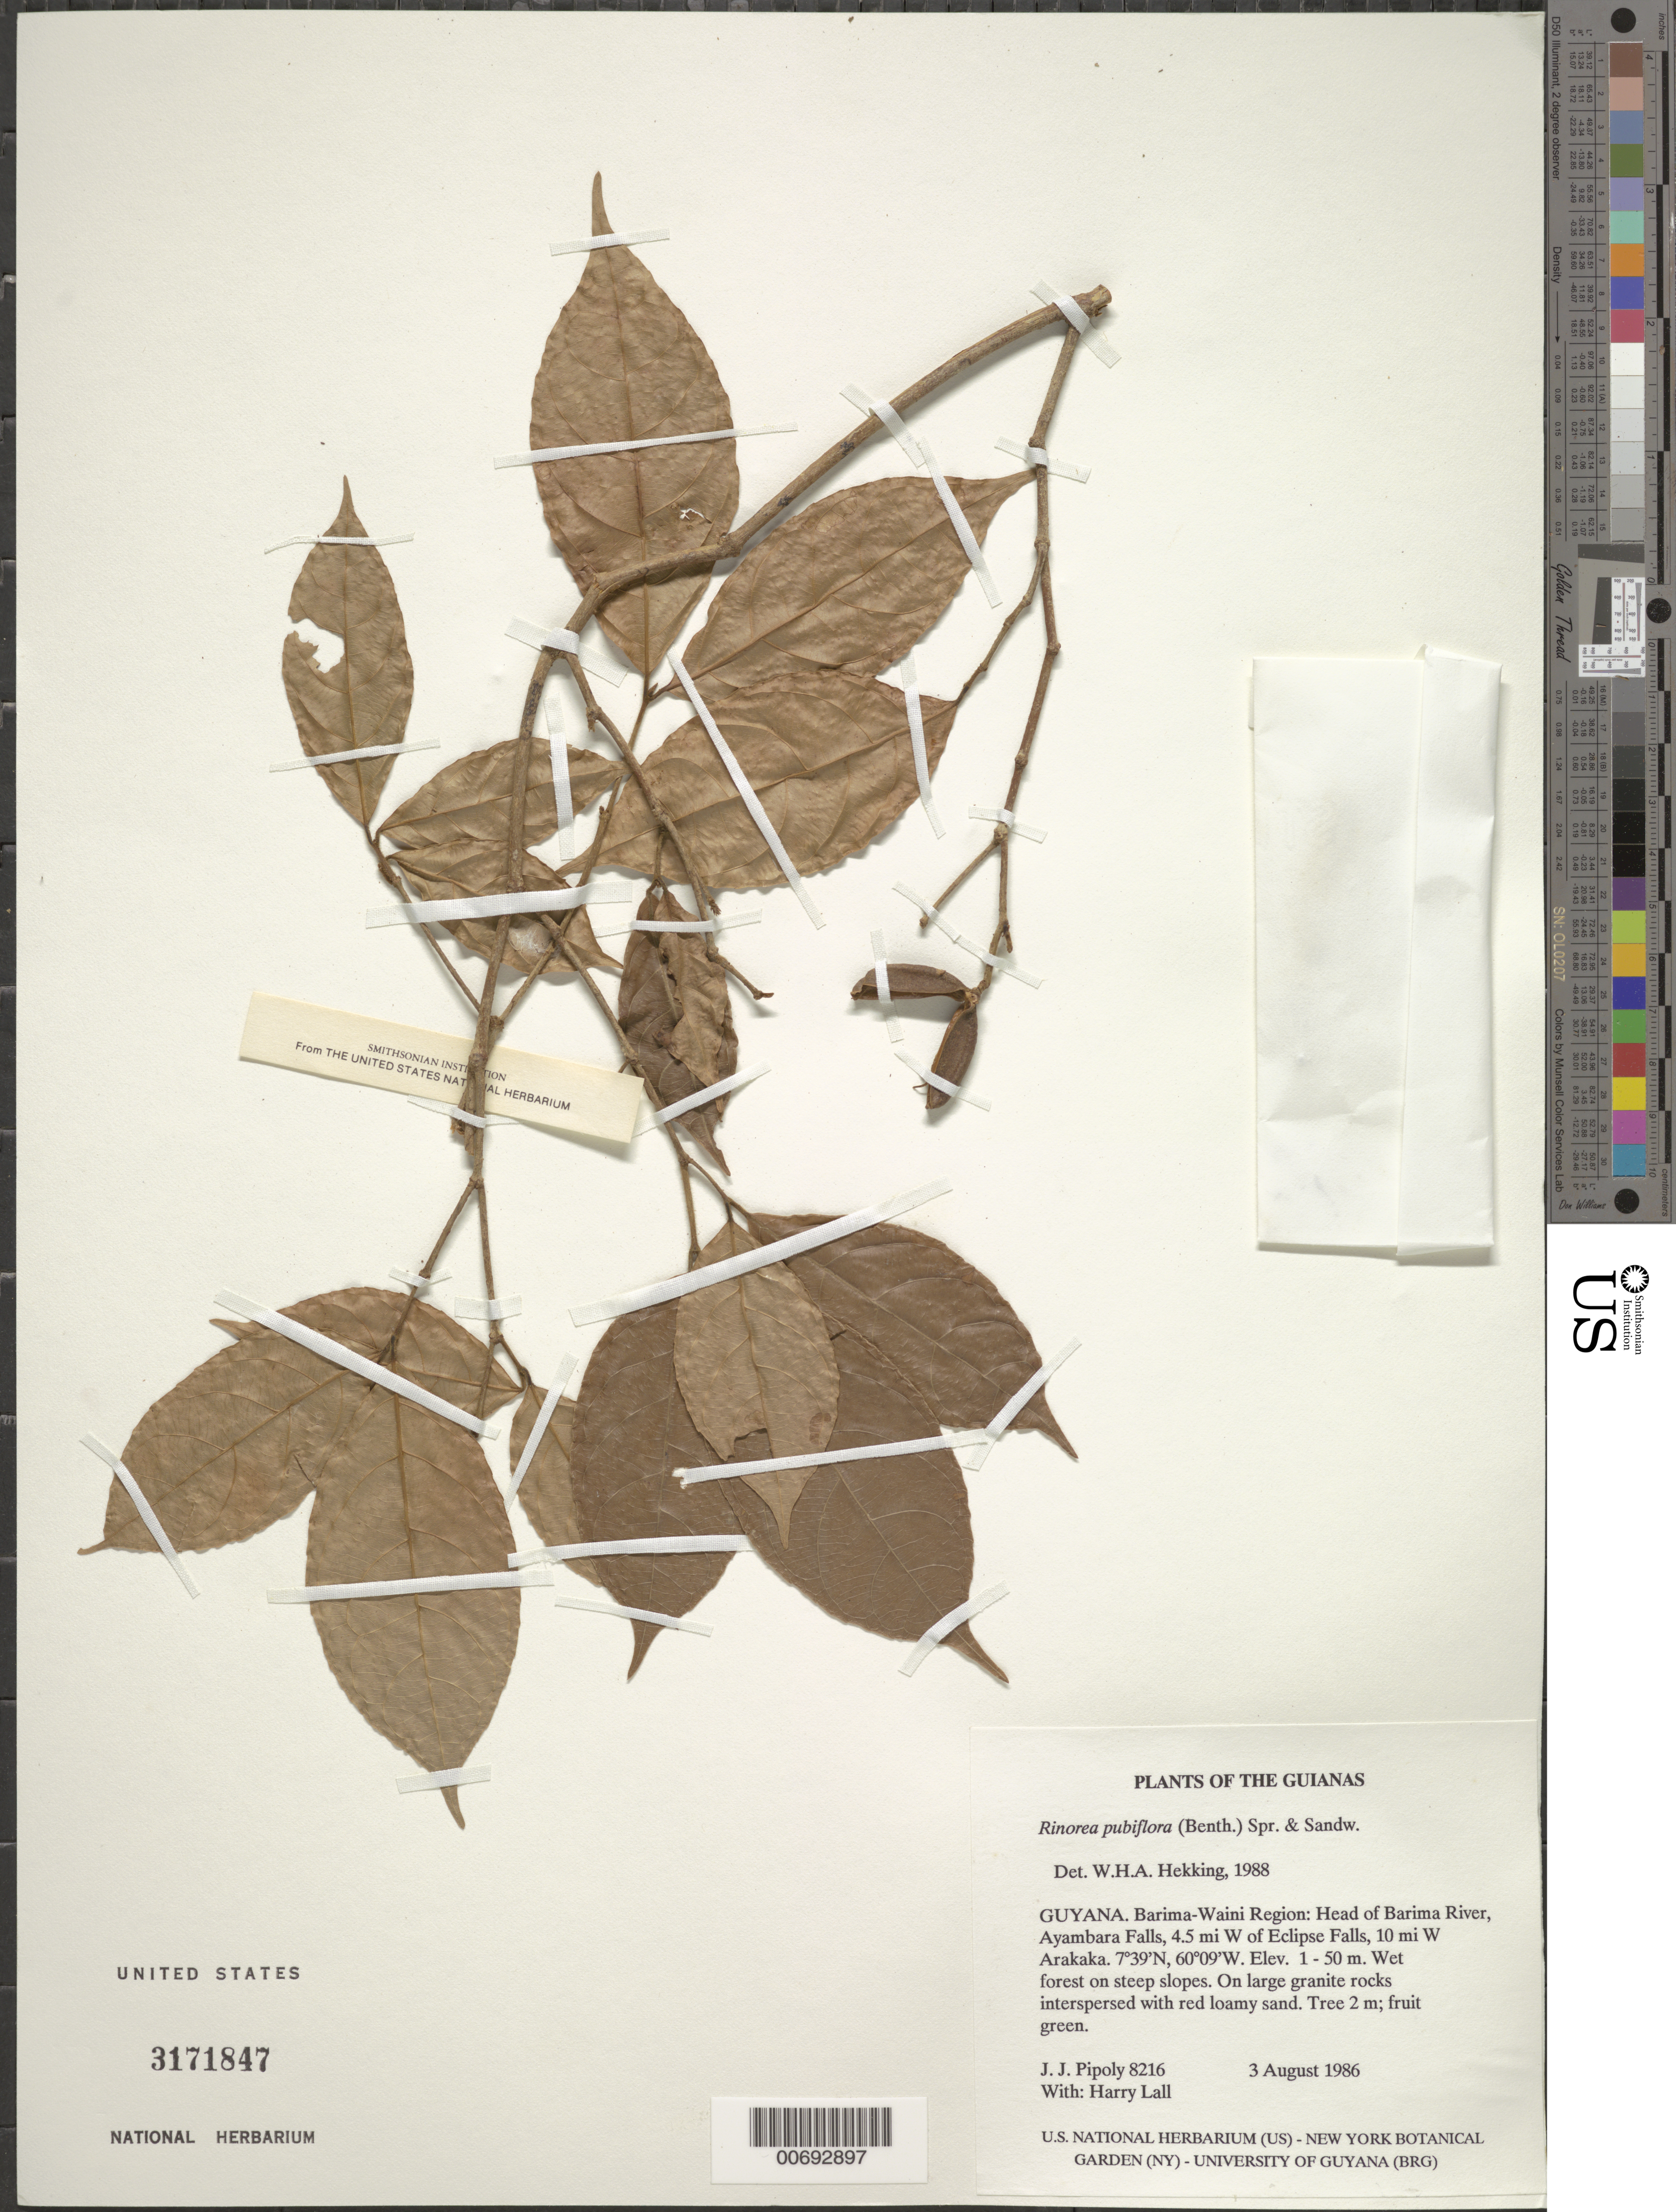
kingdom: Plantae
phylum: Tracheophyta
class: Magnoliopsida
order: Malpighiales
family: Violaceae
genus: Rinorea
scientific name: Rinorea pubiflora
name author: (Benth.) Sprague & Sandwith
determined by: Hekking, W. H. A.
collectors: J. J. Pipoly & H. Lall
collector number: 8216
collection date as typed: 3 August 1986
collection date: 1986-08-03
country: Guyana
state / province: Barima-Waini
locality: Head of Barima R, Ayambara Falls, 4.5 mi W of Eclipse Falls, ca. 10 W of Arakaka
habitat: Wet forest on large granite rocks, interspersed with red loamy sand, on steep slopes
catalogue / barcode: US 3171847